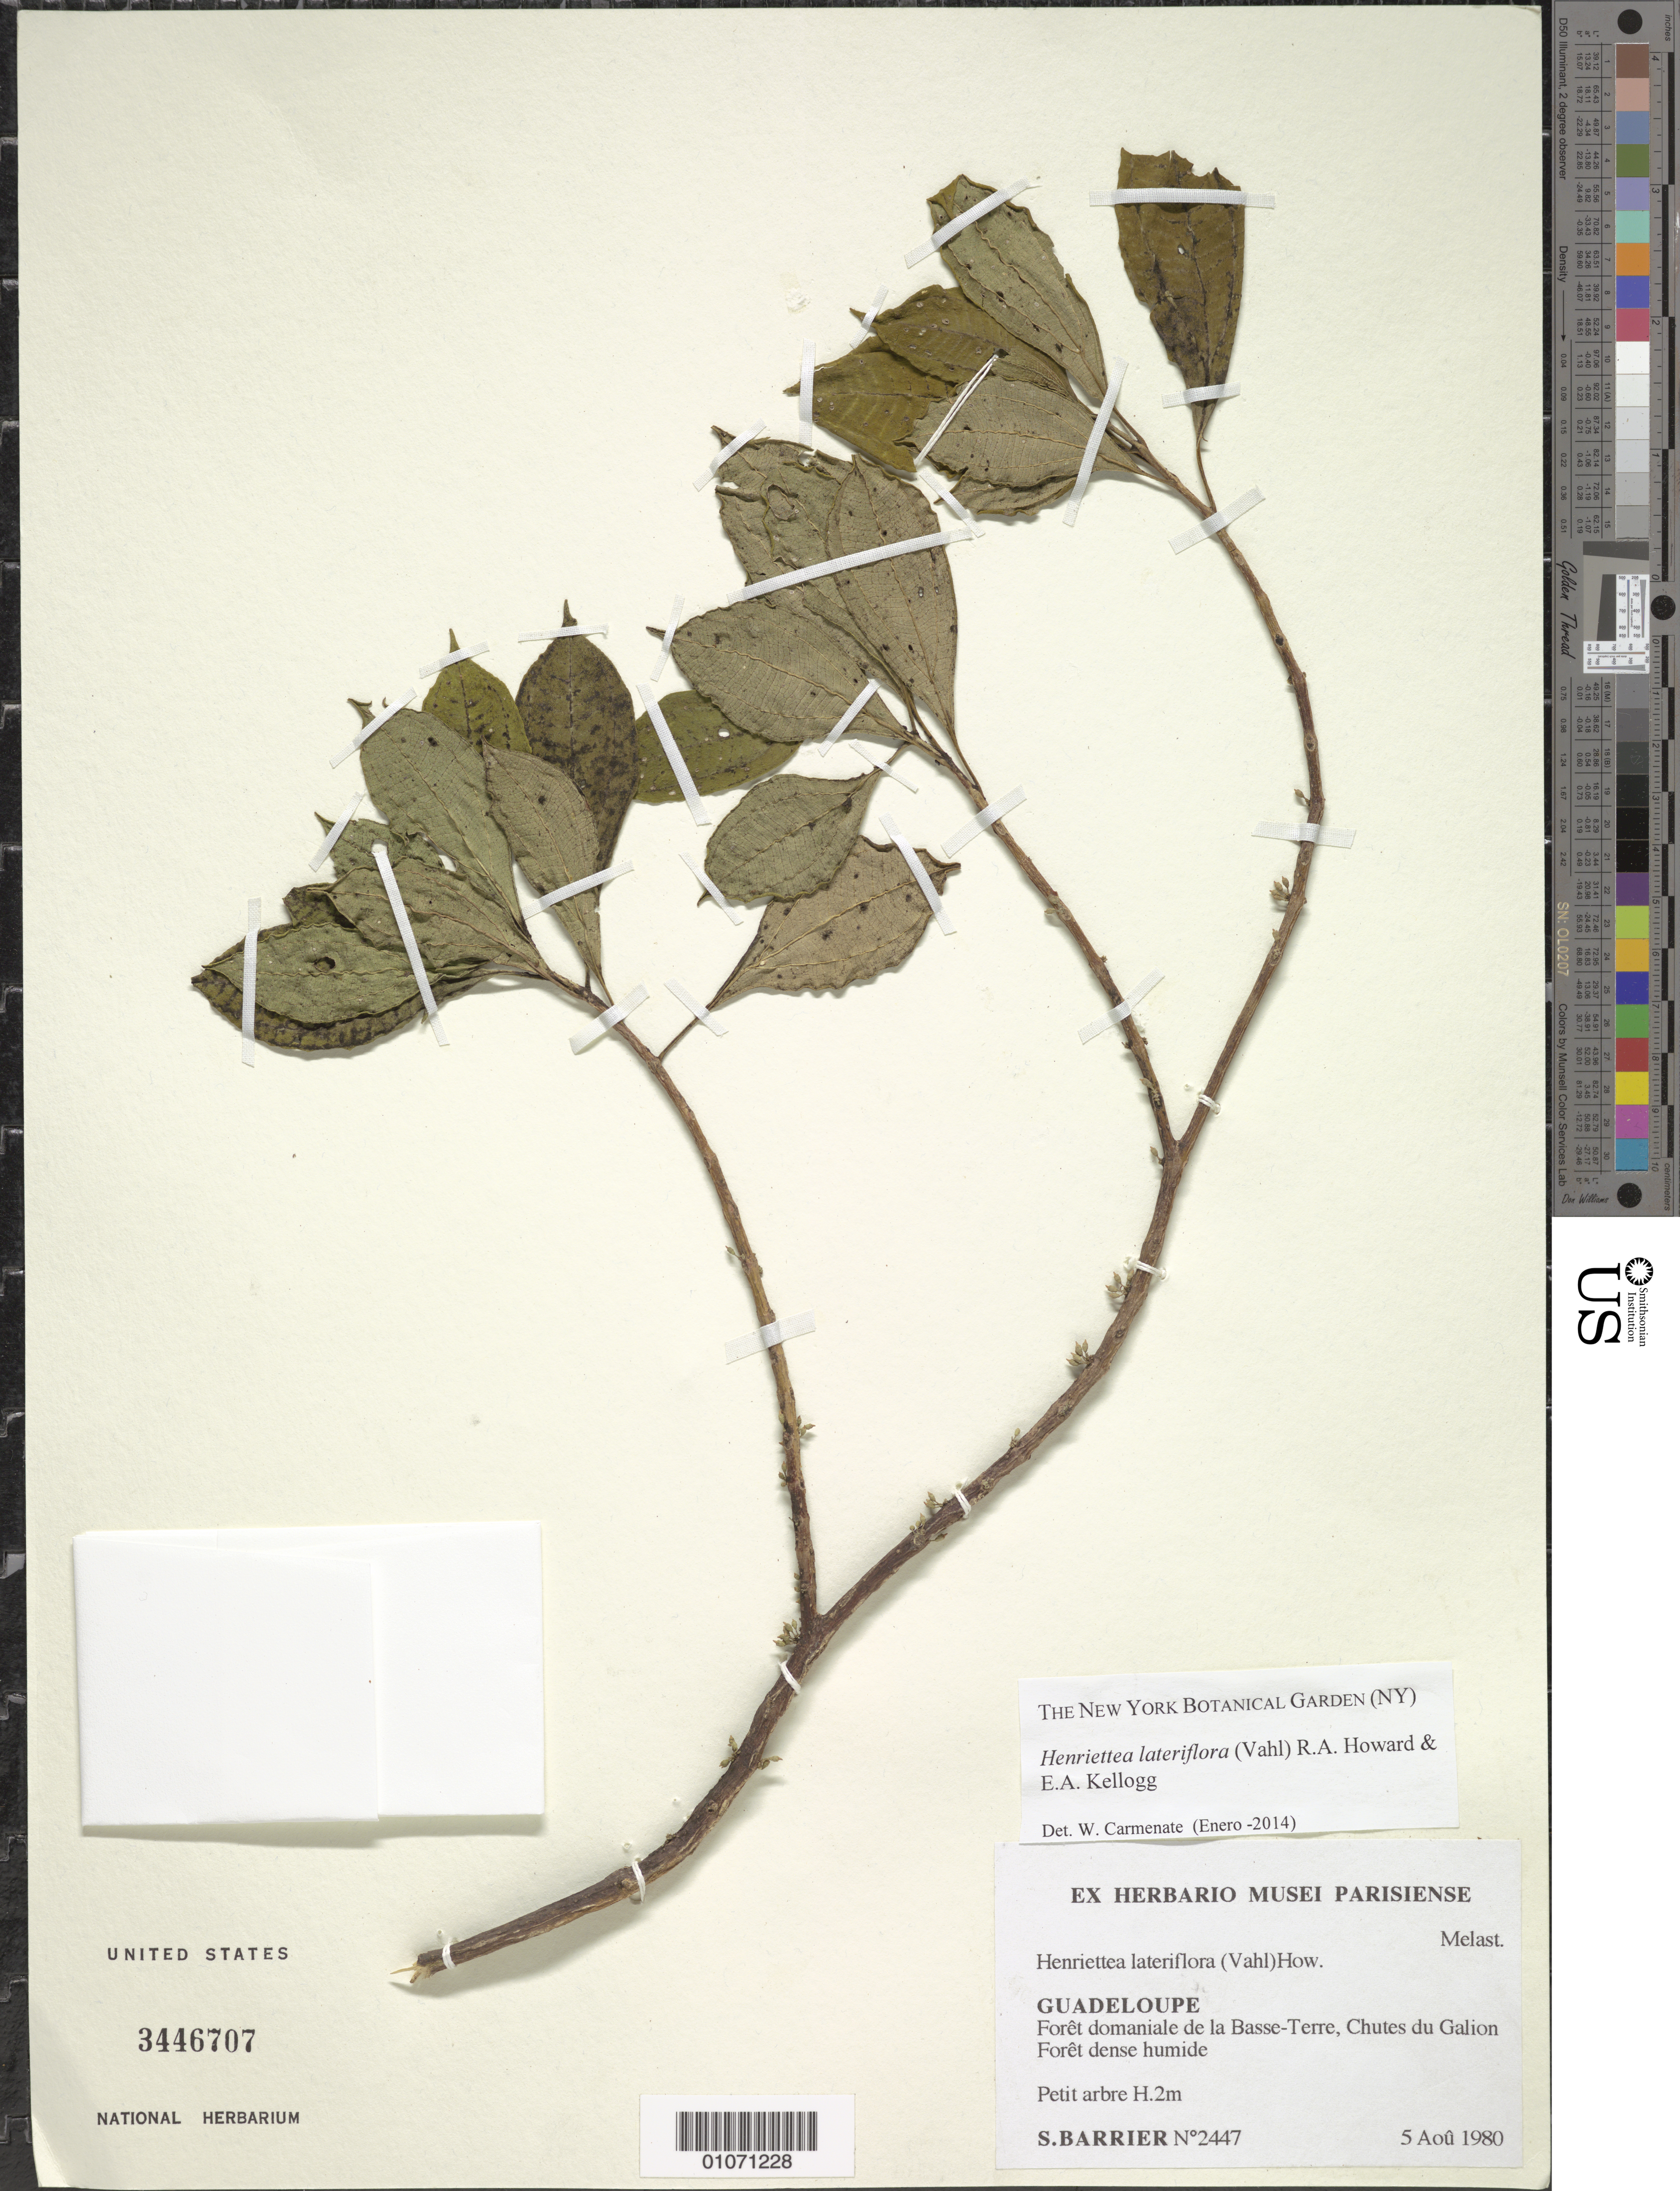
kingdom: Plantae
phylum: Tracheophyta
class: Magnoliopsida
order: Myrtales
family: Melastomataceae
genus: Henriettea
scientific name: Henriettea lateriflora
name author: (Vahl) R.A. Howard & E.A. Kellogg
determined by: Carmenate, W.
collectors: S. Barrier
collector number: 2447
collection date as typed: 05 Aug 1980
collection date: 1980-08-05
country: Guadeloupe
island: Basse Terre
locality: Chutes du Galion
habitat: Forêt dense humide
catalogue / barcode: US 3446707